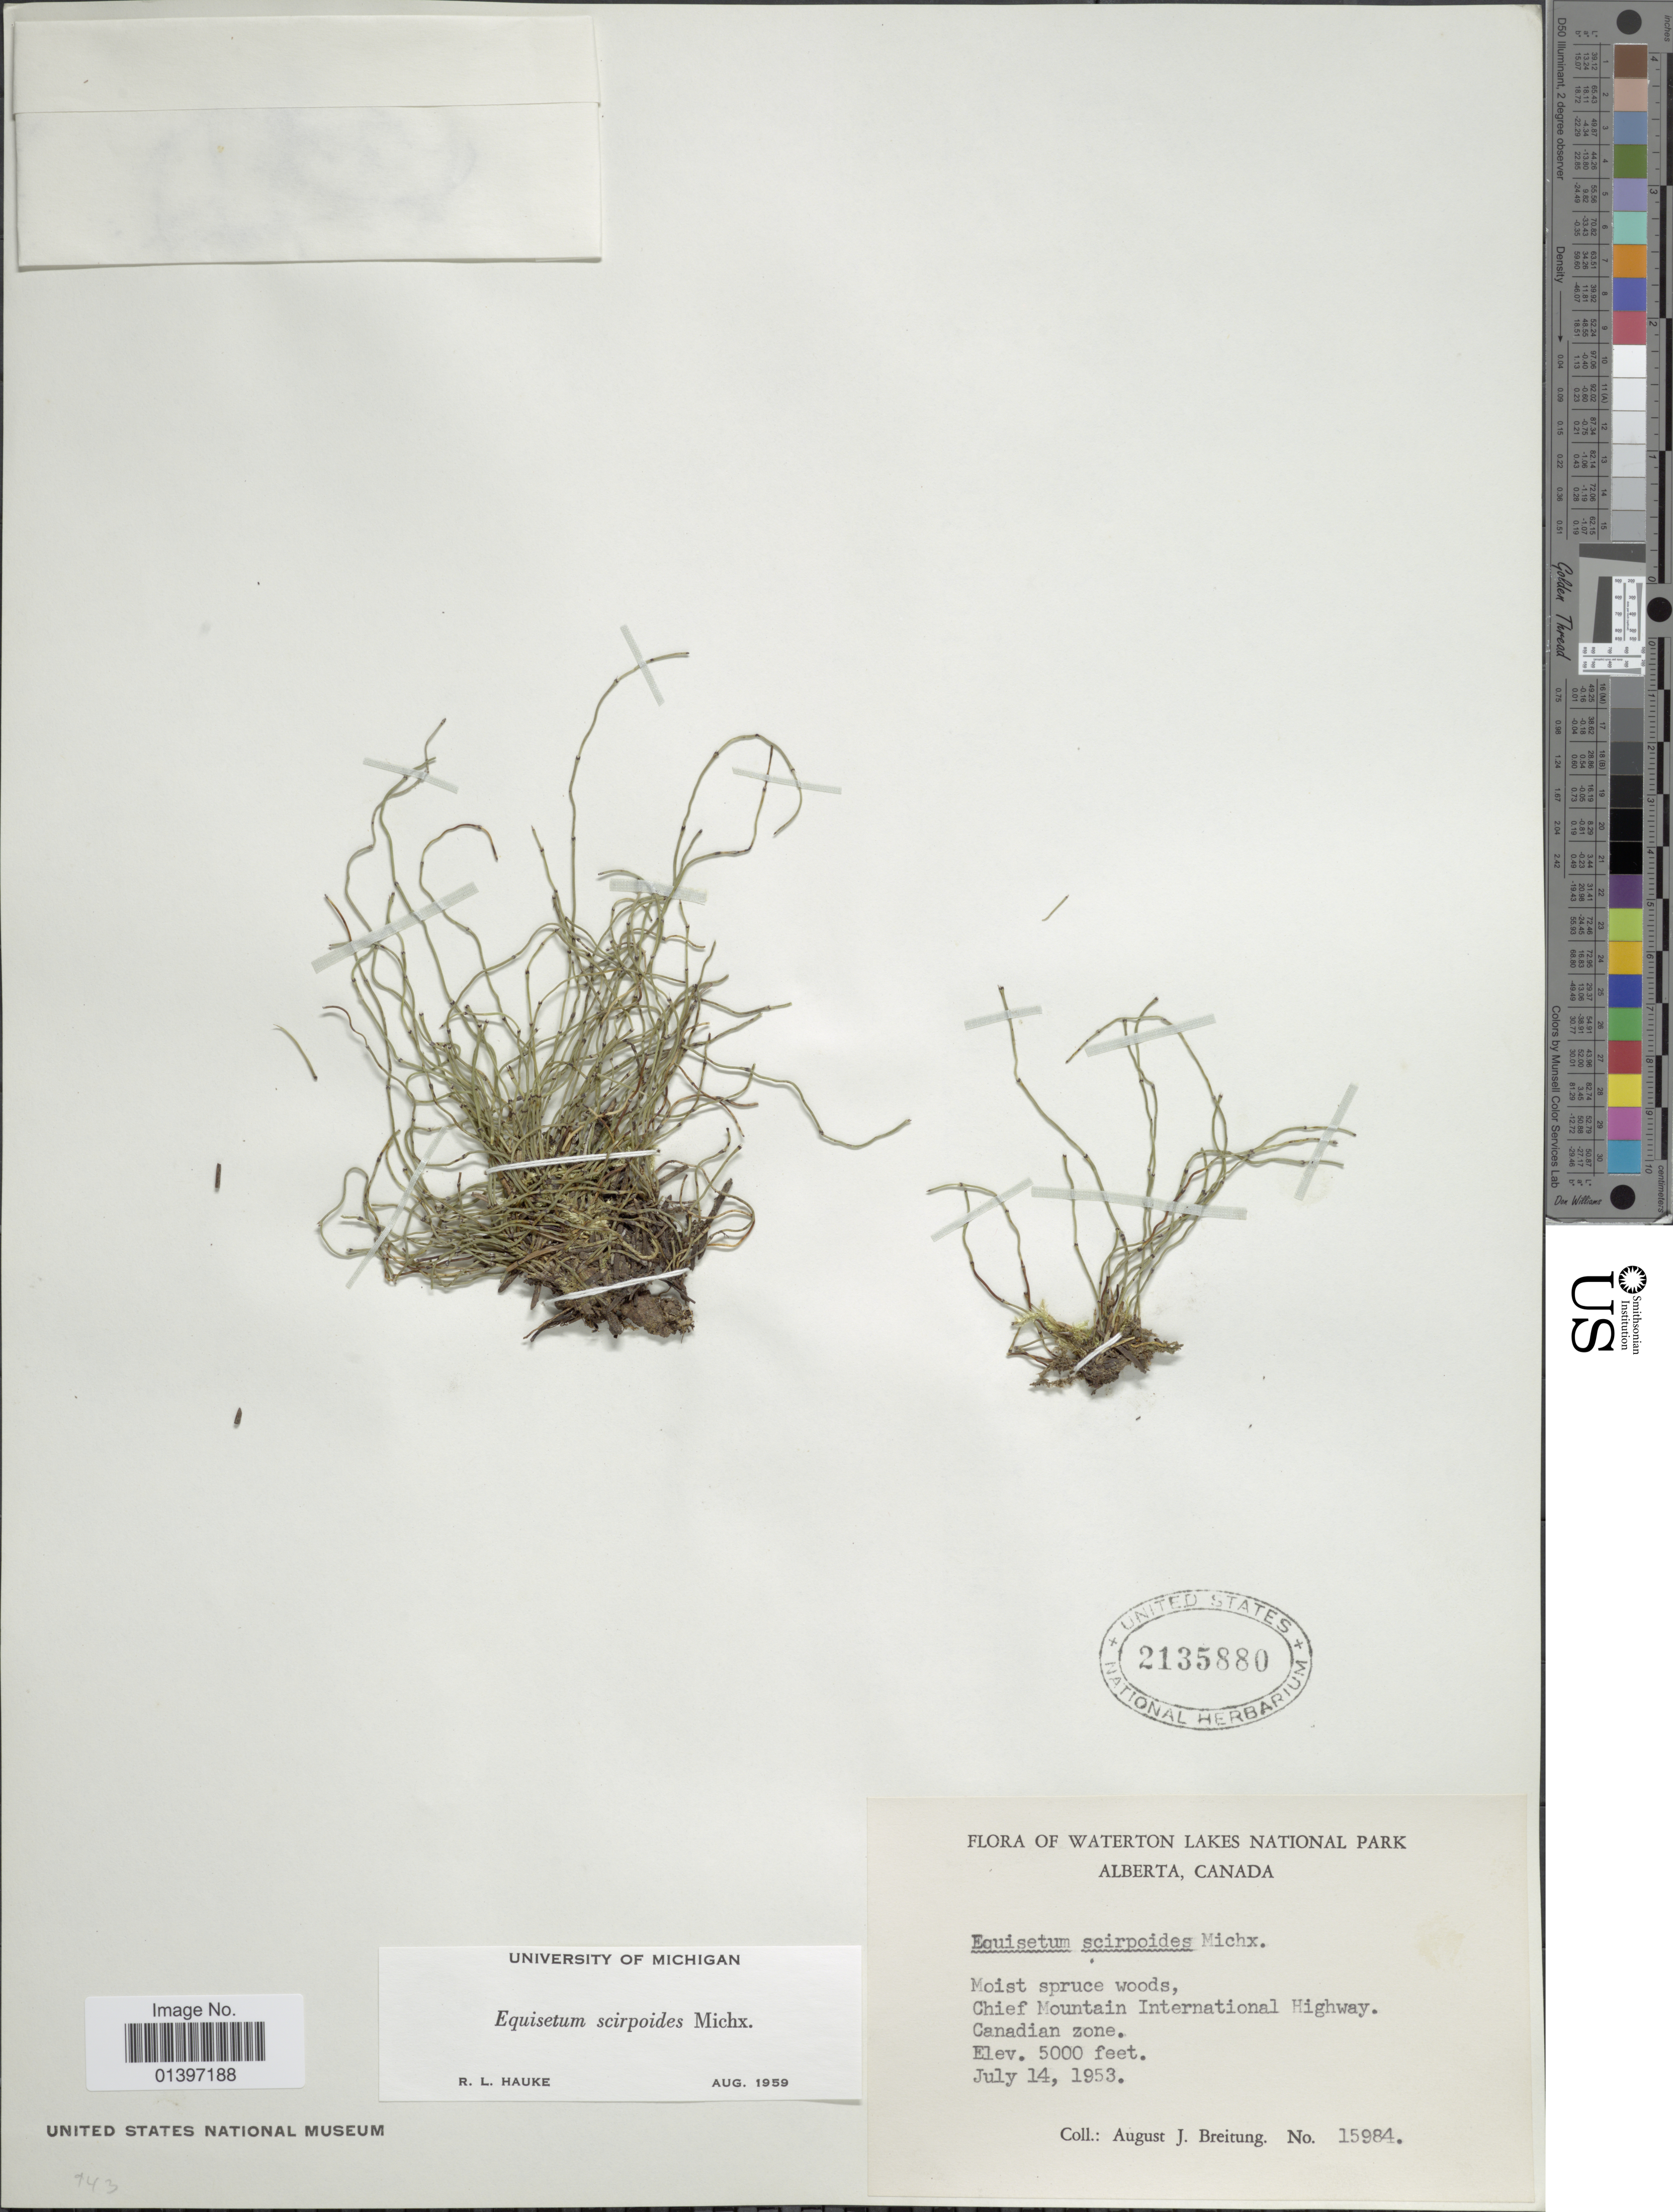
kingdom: Plantae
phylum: Tracheophyta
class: Polypodiopsida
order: Equisetales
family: Equisetaceae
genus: Equisetum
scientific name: Equisetum scirpoides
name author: Michx.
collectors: A. Breitung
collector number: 15984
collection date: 1953-07-14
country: Canada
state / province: Alberta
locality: Waterton Lakes National Park, Moist spruce woods, Chief Mountain International Highway, Canadian Zone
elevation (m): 1524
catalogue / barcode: US 2135880